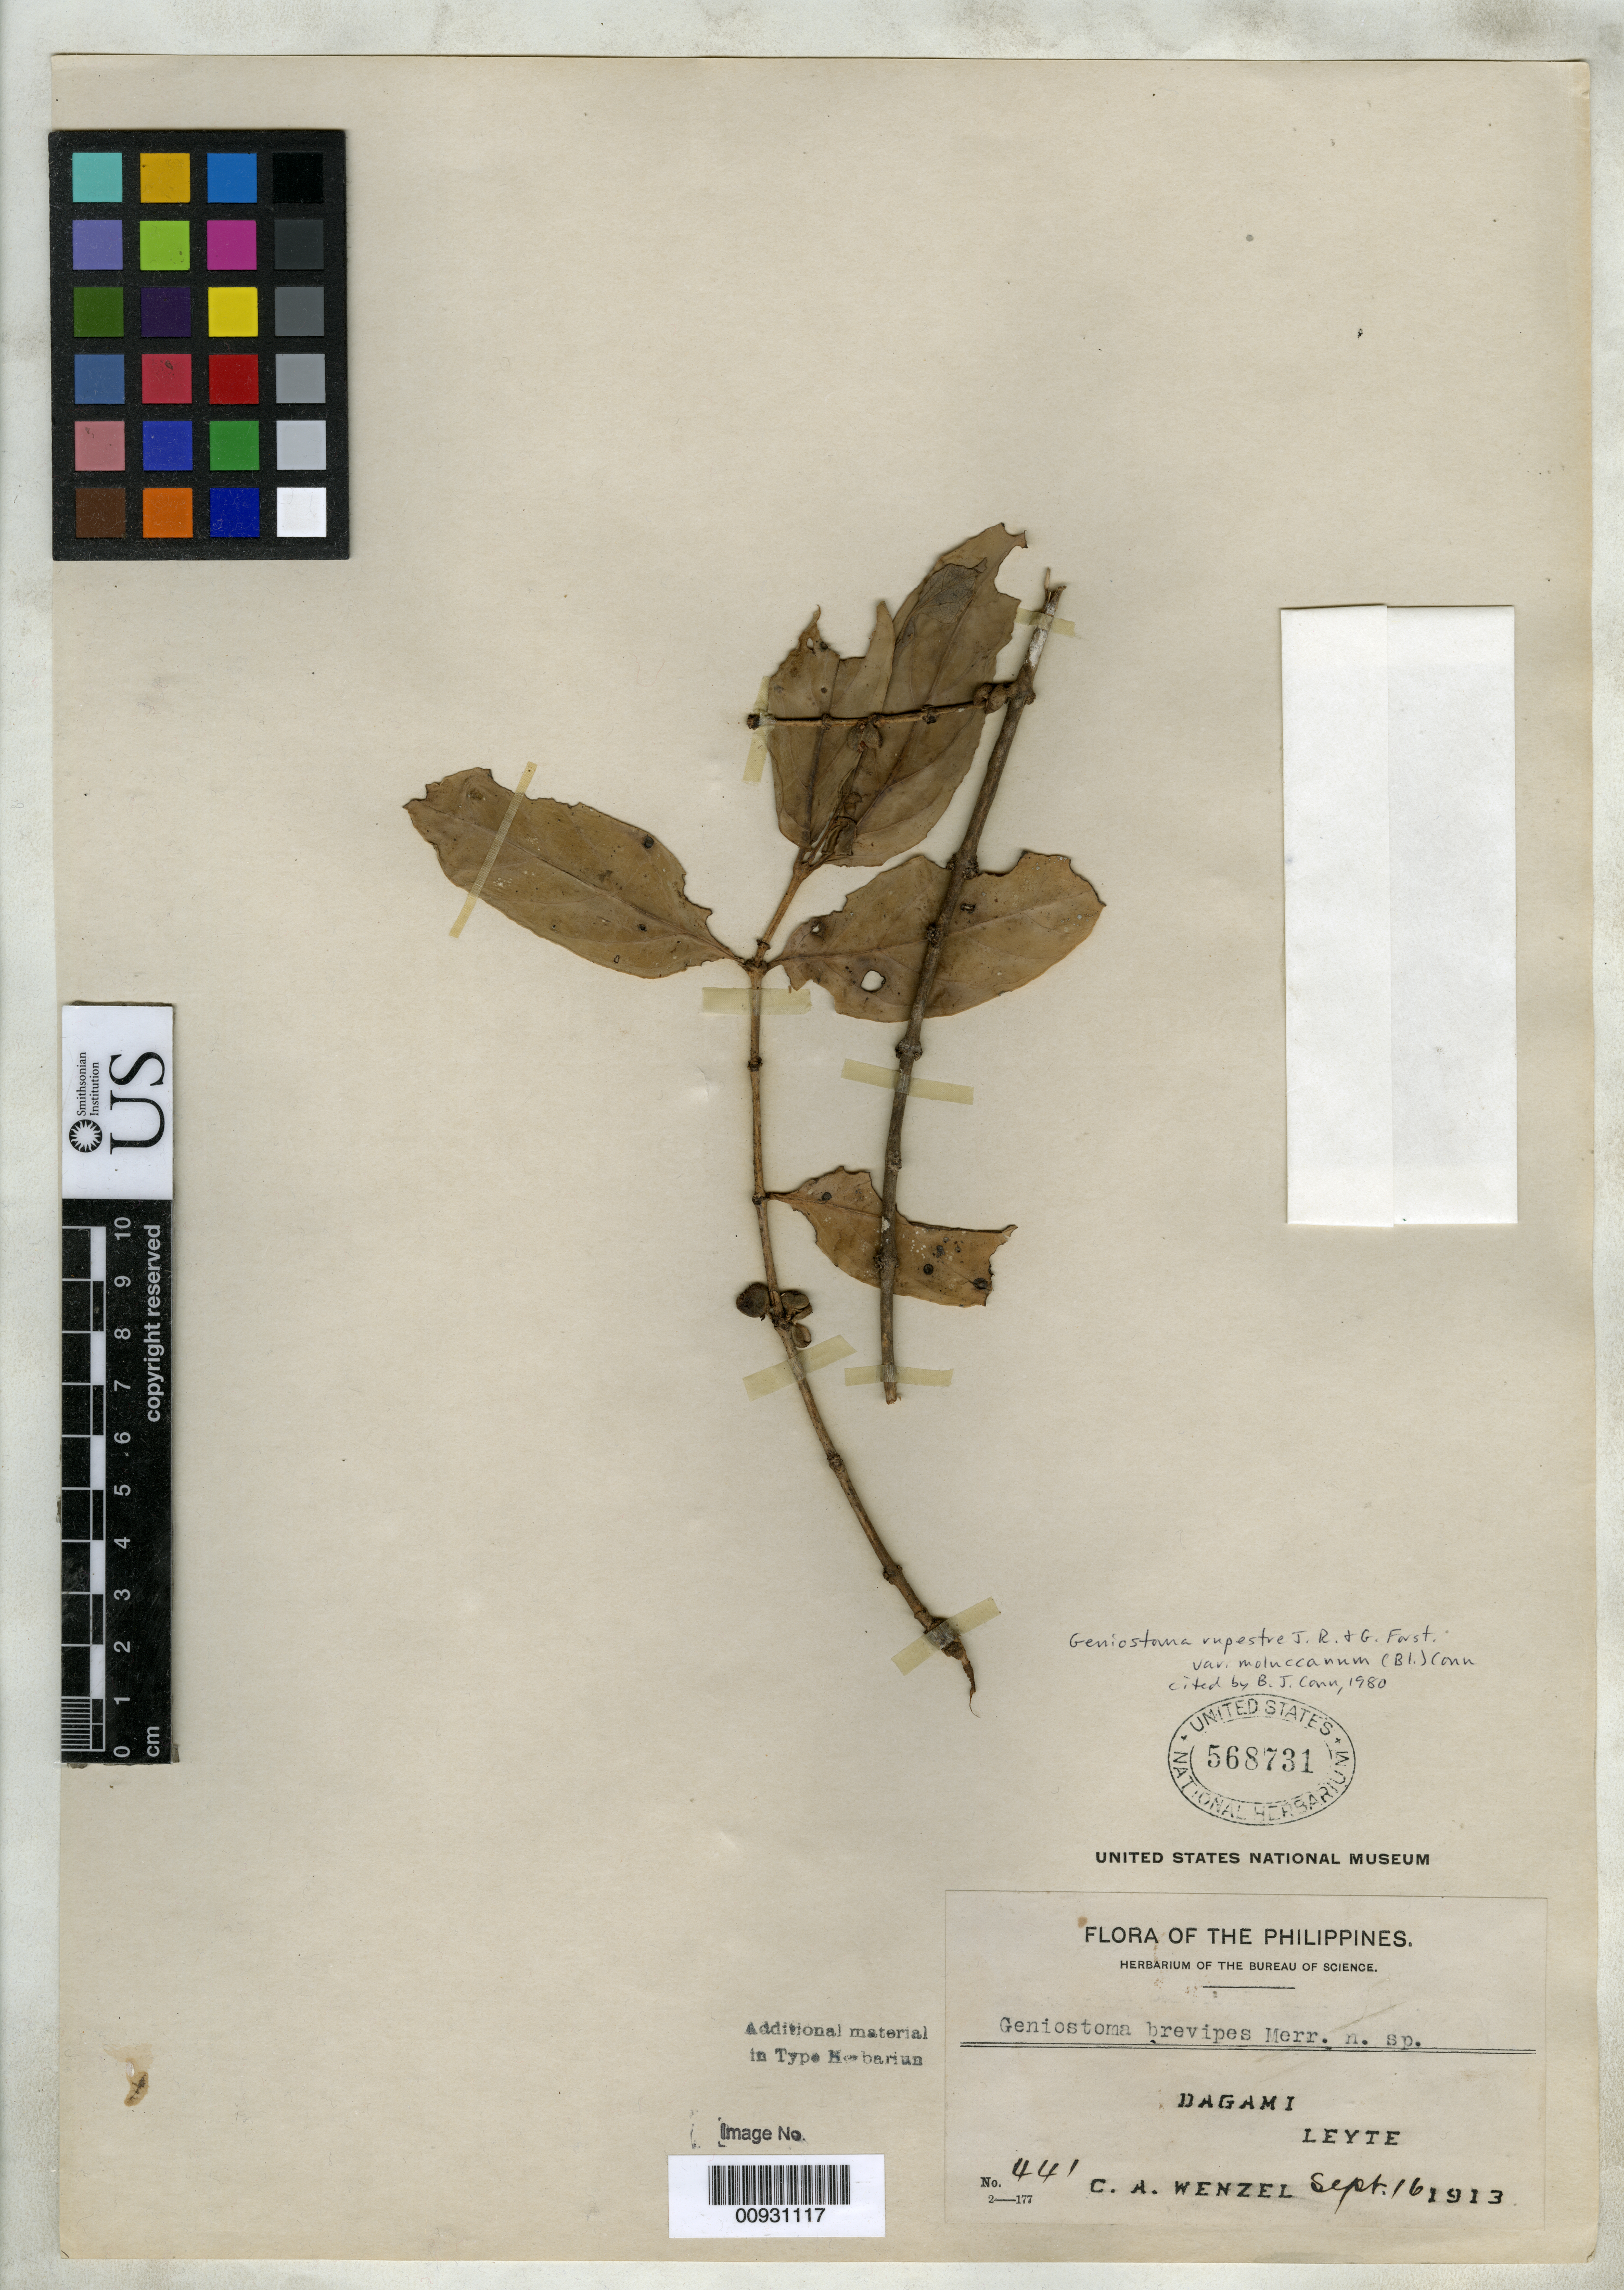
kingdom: Plantae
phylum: Tracheophyta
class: Magnoliopsida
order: Gentianales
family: Loganiaceae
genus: Geniostoma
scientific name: Geniostoma brevipes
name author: Merr.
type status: Isotype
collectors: C. Wenzel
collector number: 441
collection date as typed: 16 Sep 1913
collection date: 1913-09-16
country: Philippines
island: Leyte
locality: Dagami.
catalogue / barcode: US 568731